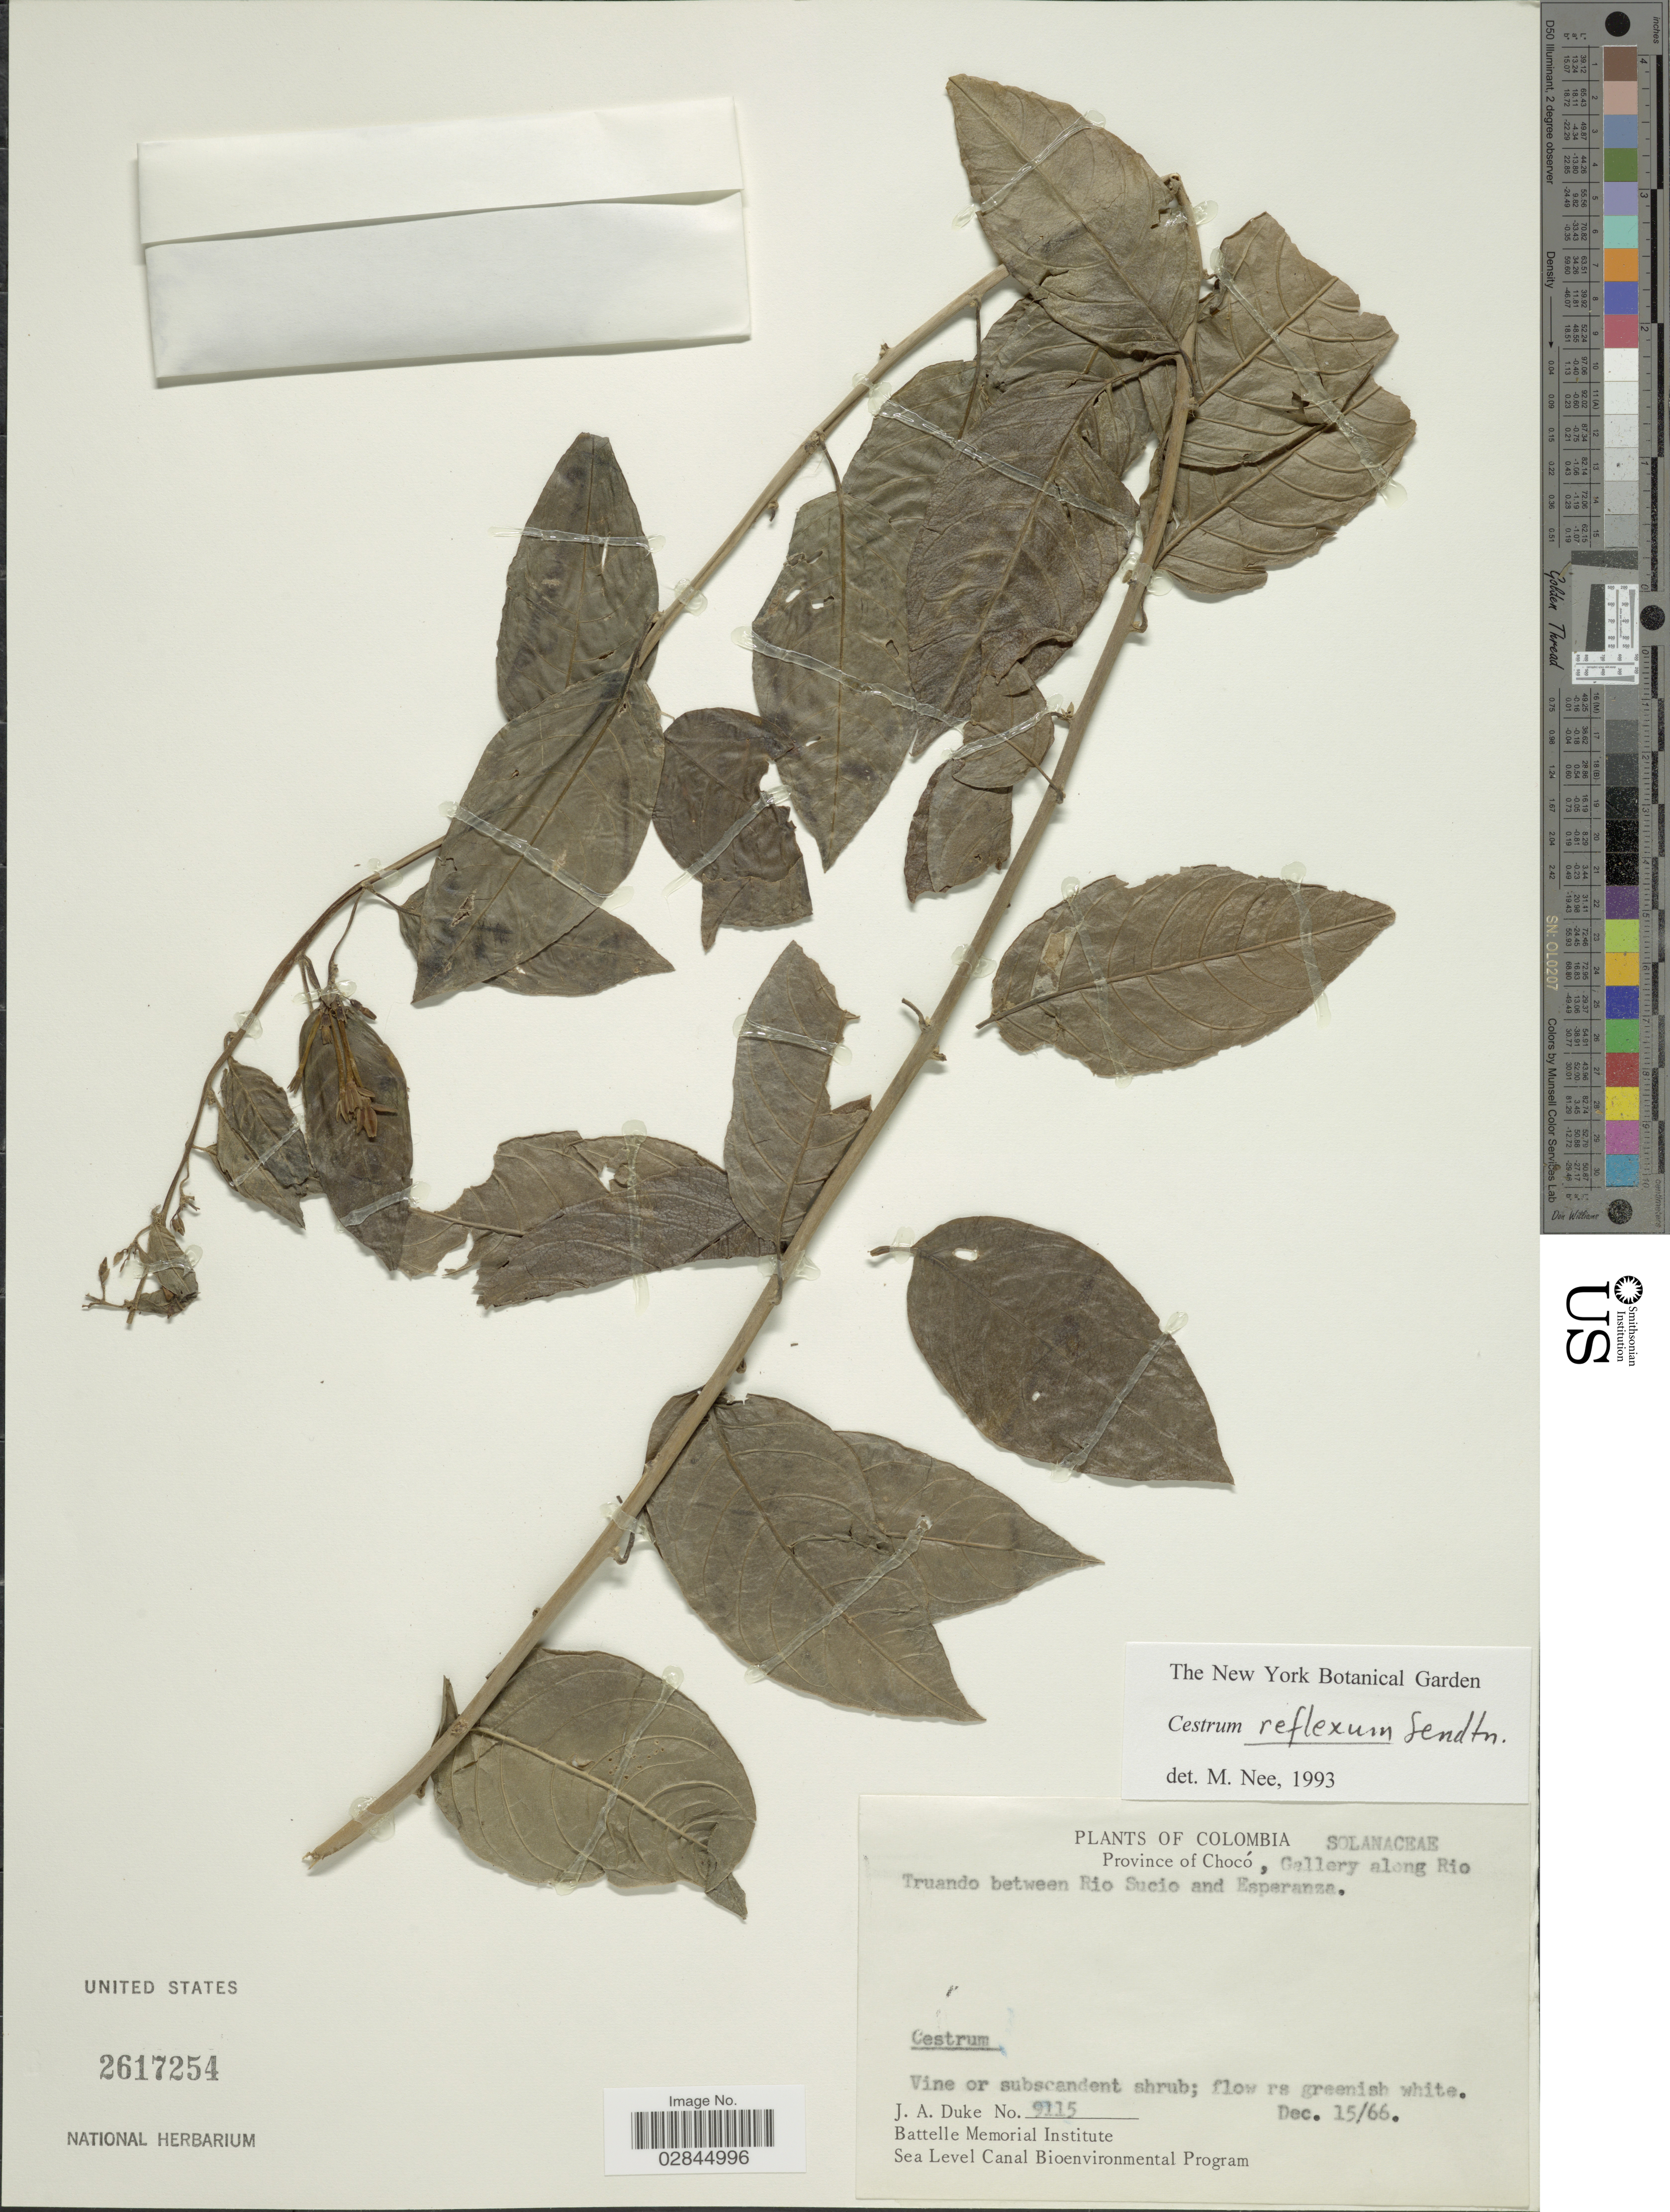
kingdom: Plantae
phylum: Tracheophyta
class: Magnoliopsida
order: Solanales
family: Solanaceae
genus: Cestrum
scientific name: Cestrum reflexum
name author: Sendtn.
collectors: J. A. Duke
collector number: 9115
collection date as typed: Transcribed d/m/y: 15/12/66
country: Colombia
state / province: Chocó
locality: Gallery along Rio Truando between Rio Sucio and Eperanza.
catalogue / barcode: US 2617254